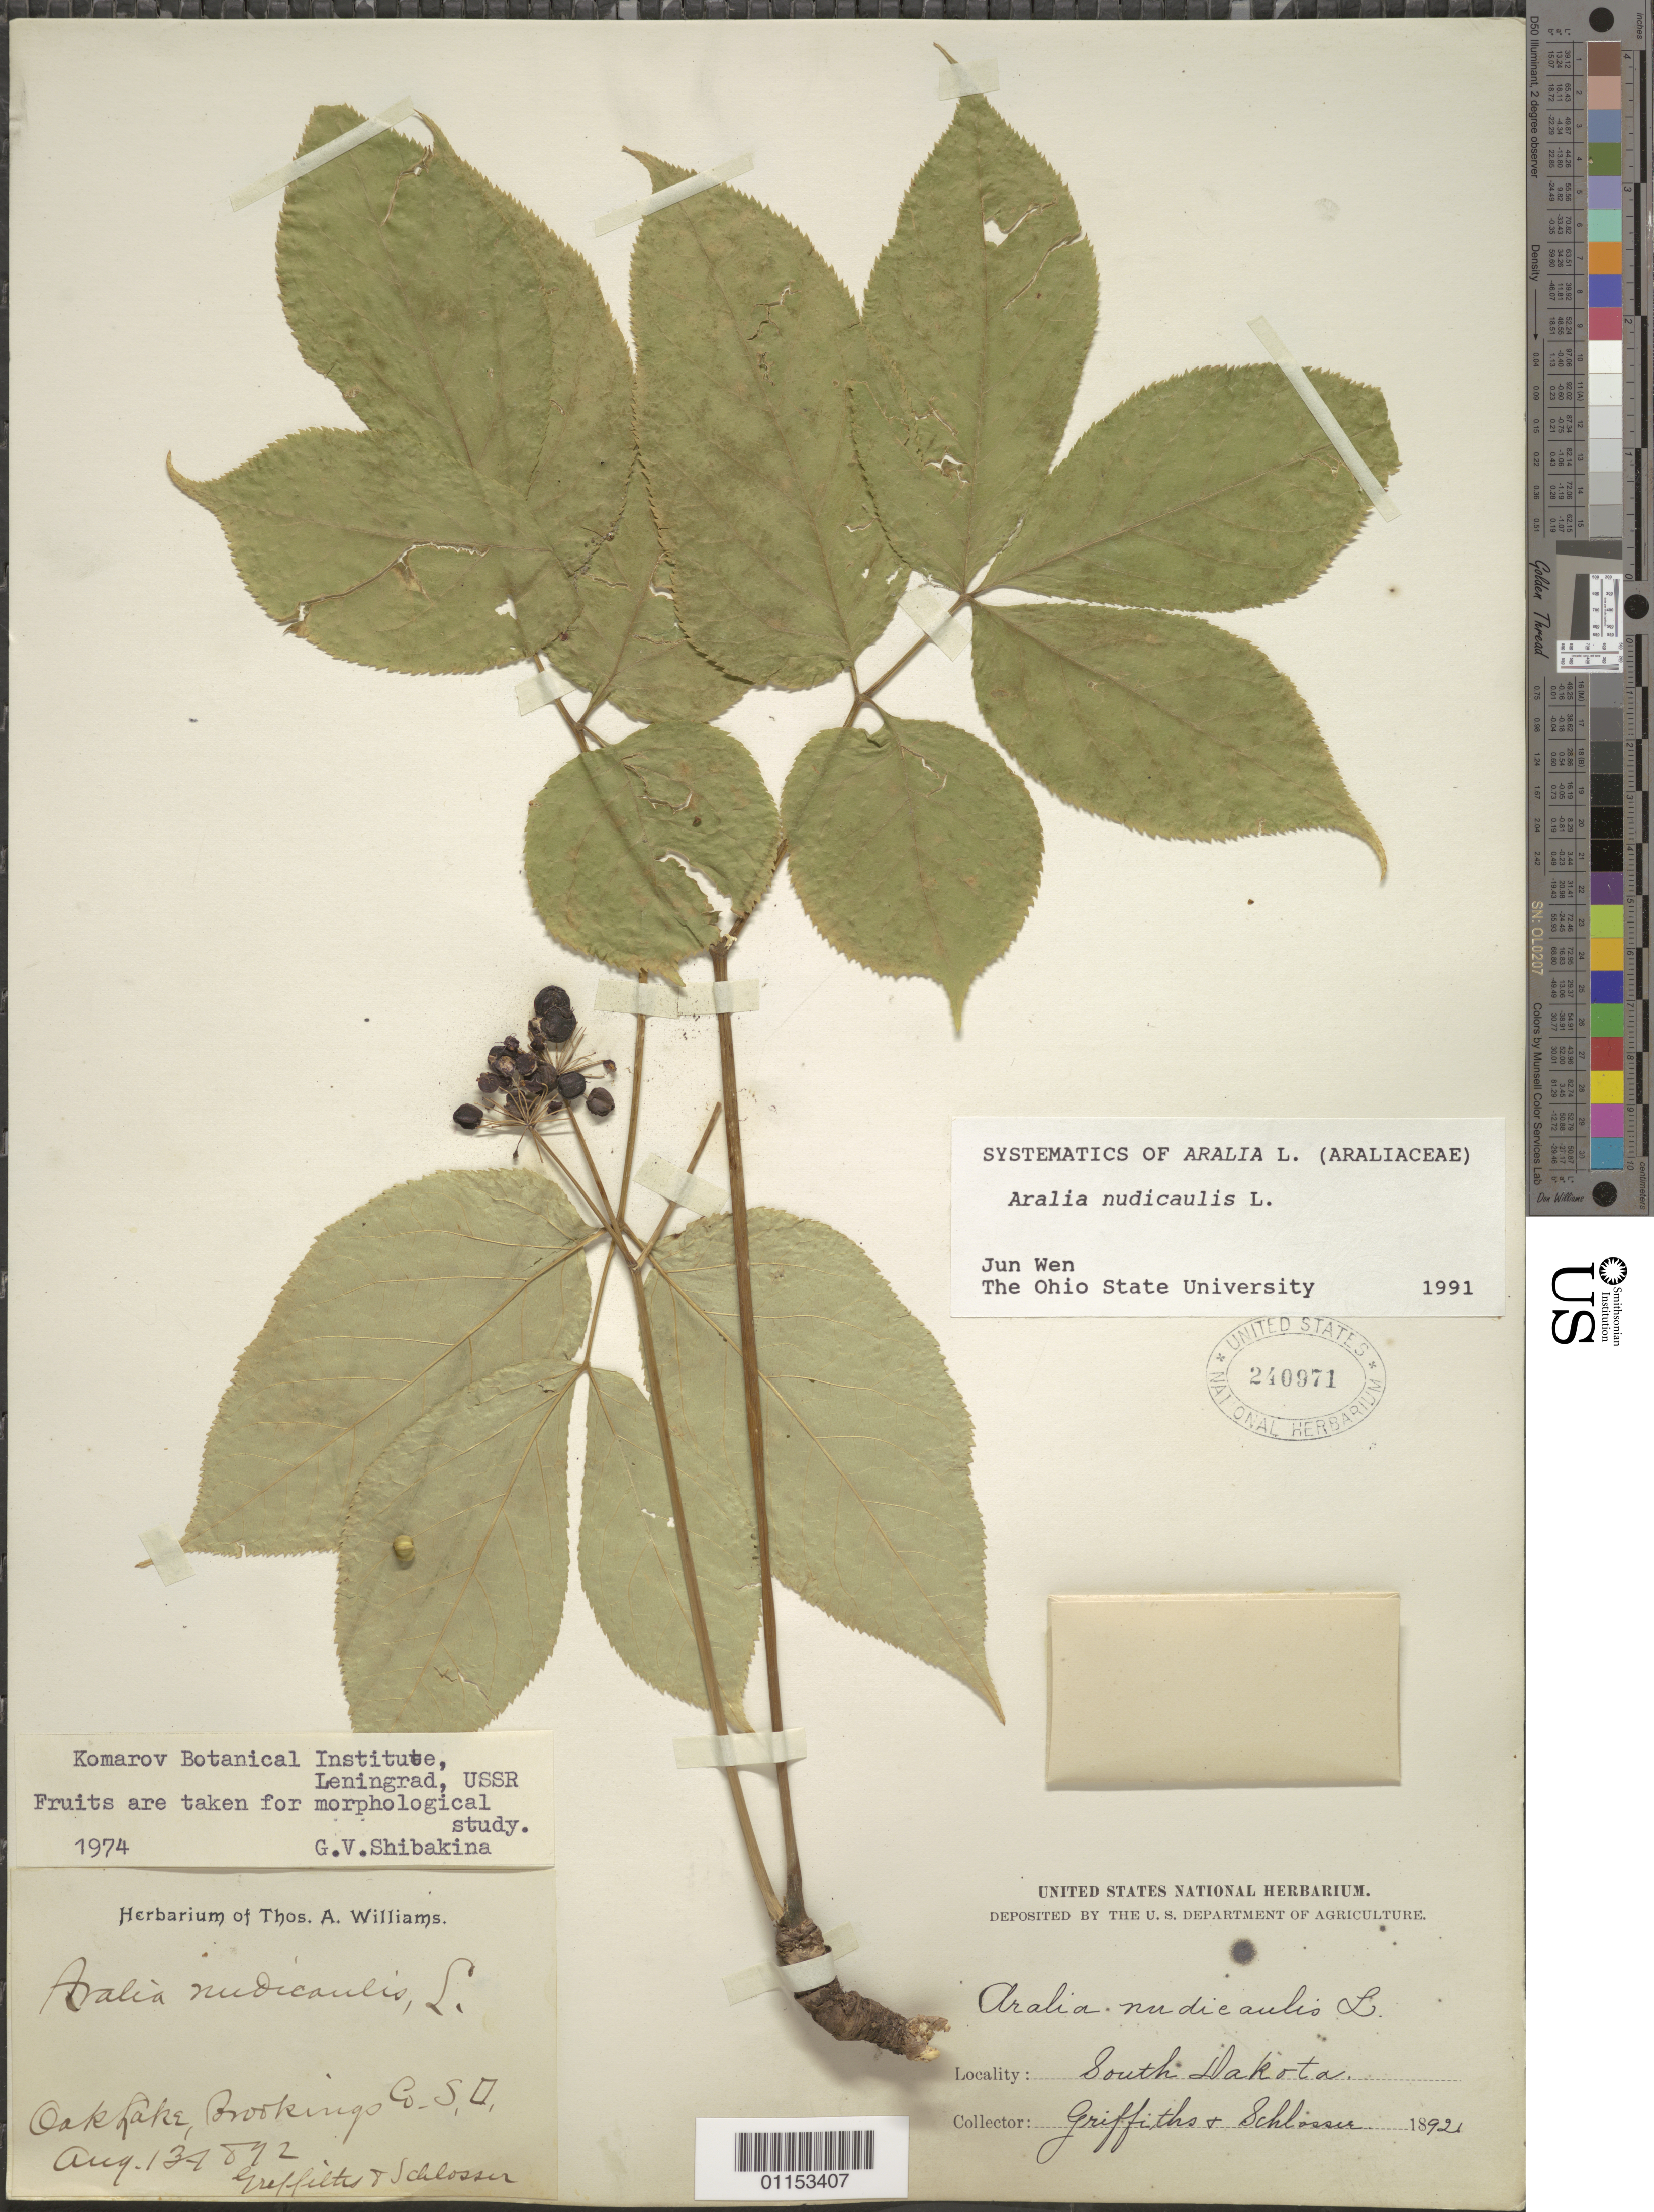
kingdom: Plantae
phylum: Tracheophyta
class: Magnoliopsida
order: Apiales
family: Araliaceae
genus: Aralia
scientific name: Aralia nudicaulis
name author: L.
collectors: -- Griffiths & -. Schlosser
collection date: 1892-08-13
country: United States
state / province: South Dakota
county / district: Brookings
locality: Oak Lake.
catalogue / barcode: US 240971